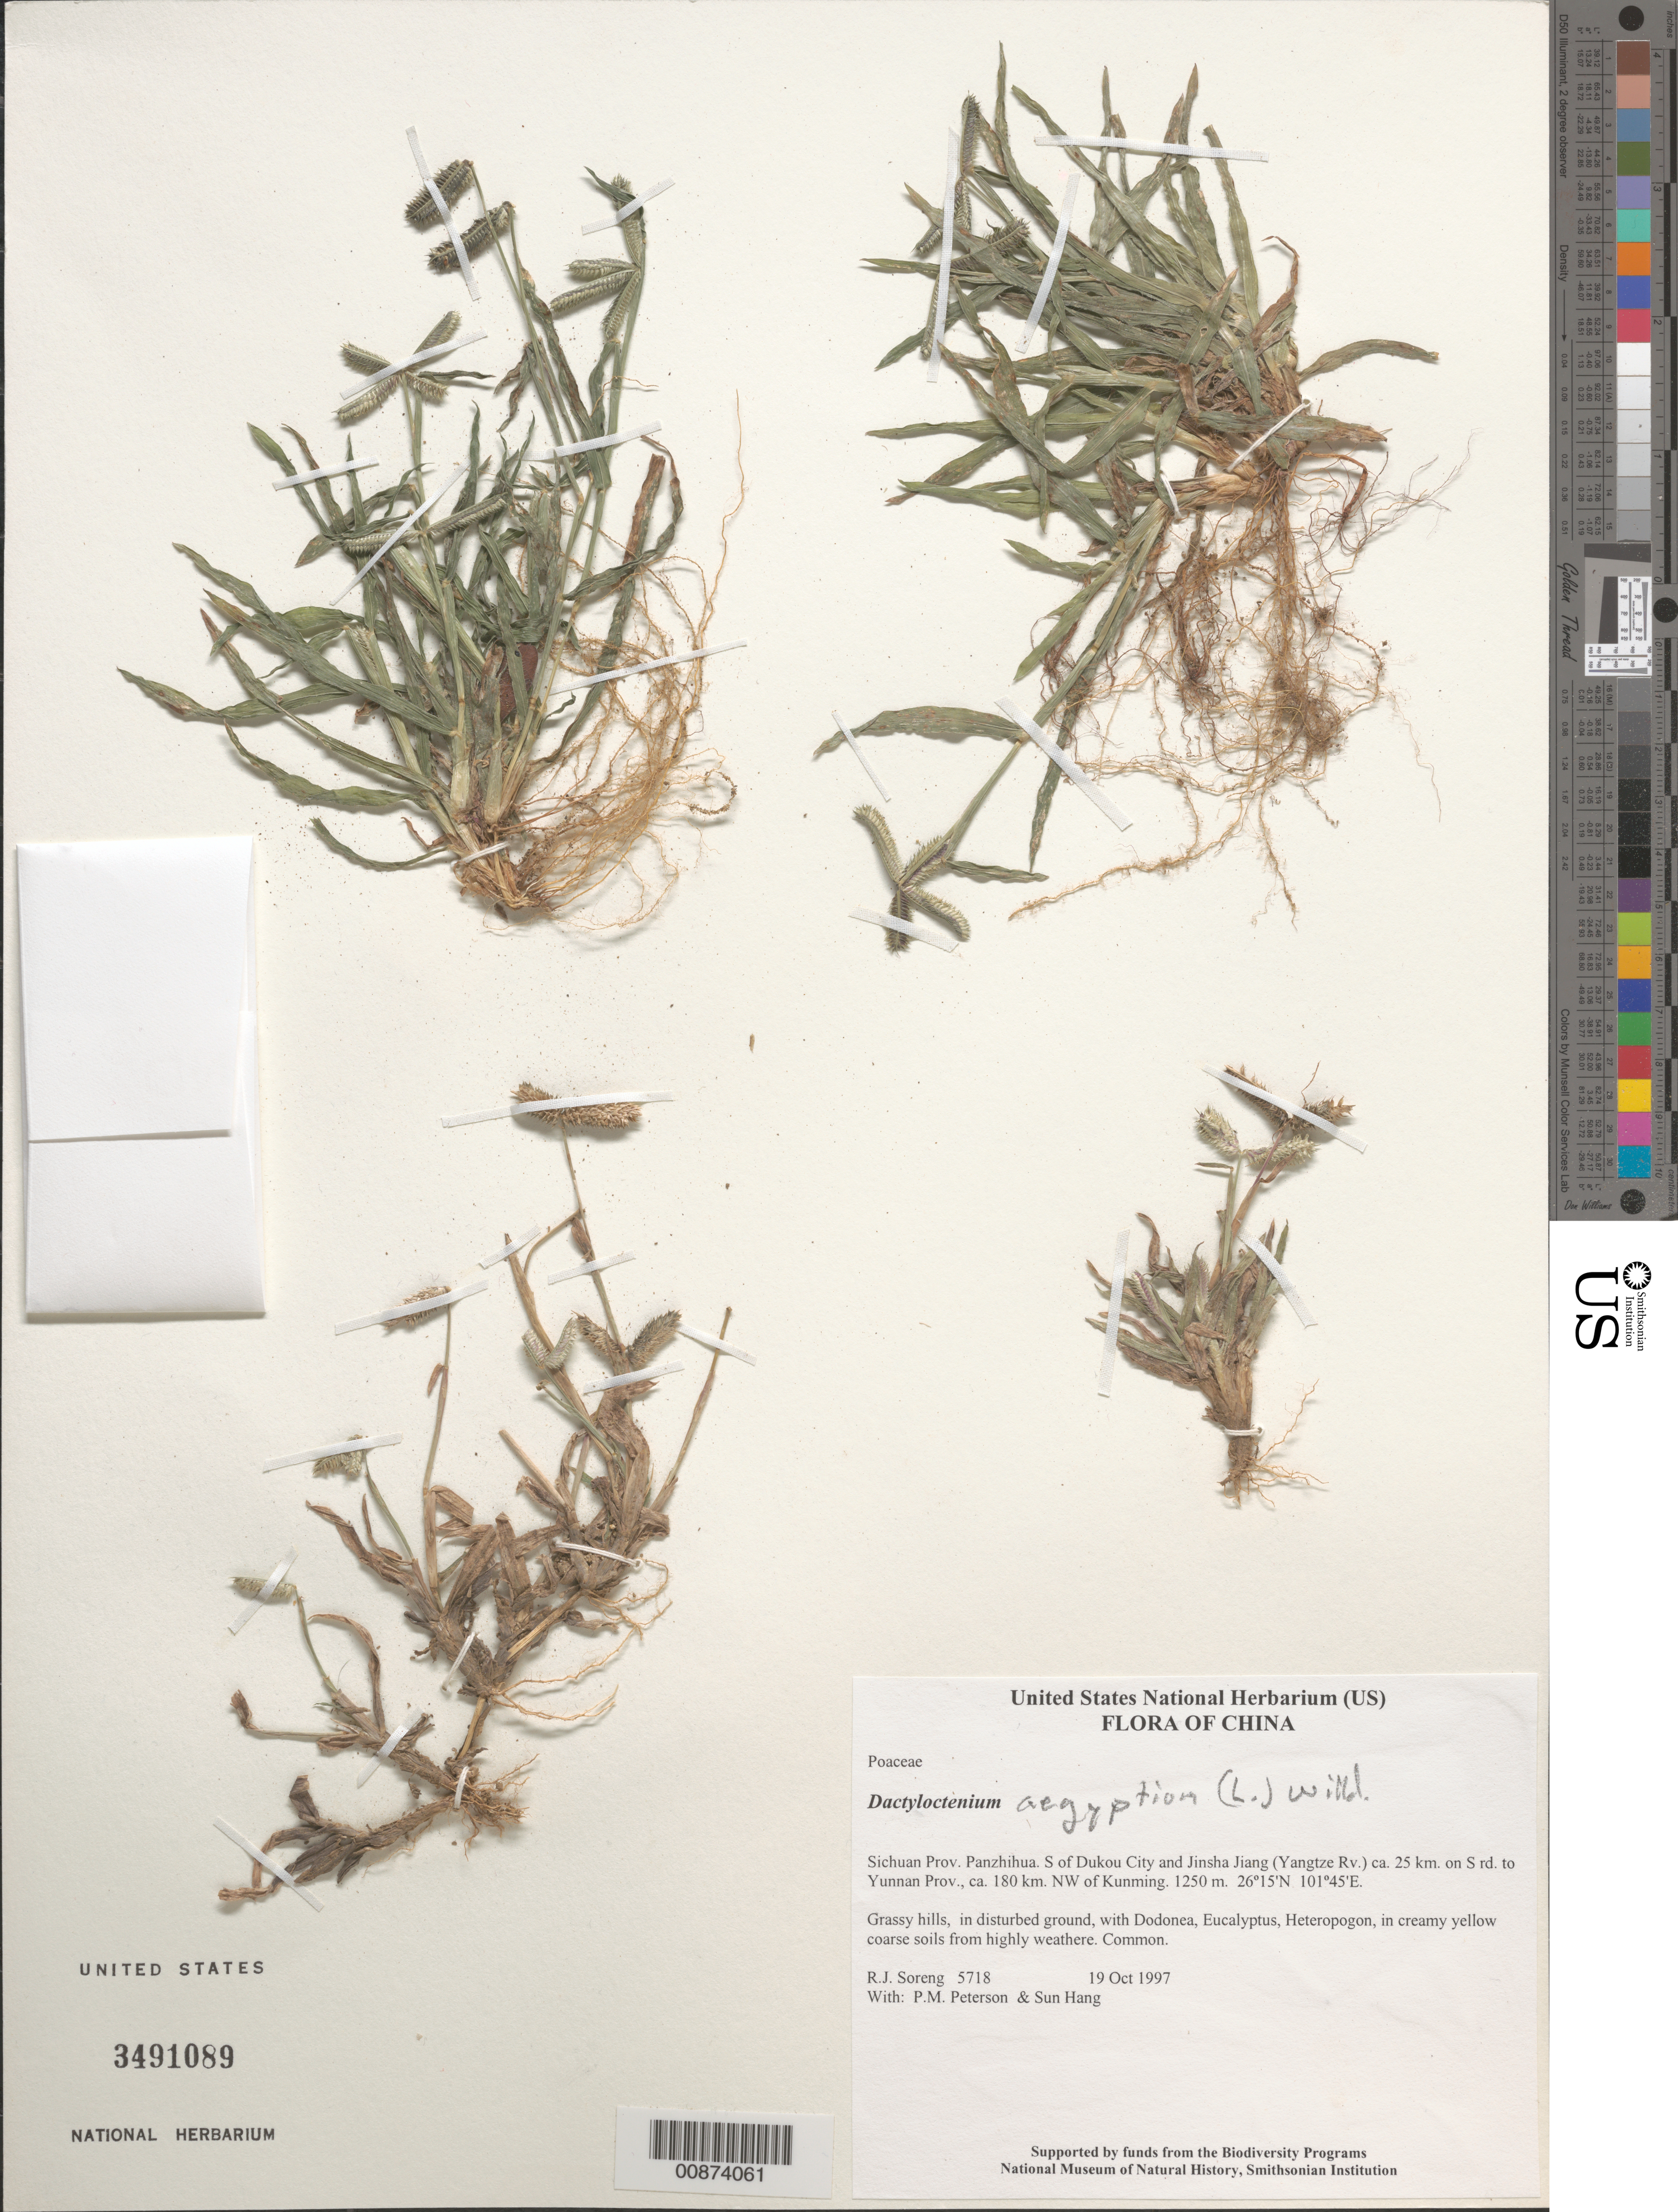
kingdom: Plantae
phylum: Tracheophyta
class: Liliopsida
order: Poales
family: Poaceae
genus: Dactyloctenium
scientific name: Dactyloctenium aegyptium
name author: (L.) Willd.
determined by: Soreng, Robert J., Research Associate (BOT), Smithsonian Institution - National Museum of Natural History (UNITED STATES)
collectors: R. J. Soreng, P. M. Peterson & Sun Hang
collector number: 5718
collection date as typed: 19 Oct 1997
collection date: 1997-10-19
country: China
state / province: Sichuan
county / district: Panzhihua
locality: S of Dukou City and Jinsha Jiang (Yangtze Rv.) ca. 25 km on S rd. to Yunnan Prov., ca. 180 km NW of Kunming.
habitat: Grassy hills, in disturbed ground, with Dodonea, Eucalyptus, Heteropogon, in creamy yellow coarse soils from highly weathere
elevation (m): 1250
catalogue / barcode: US 3491089